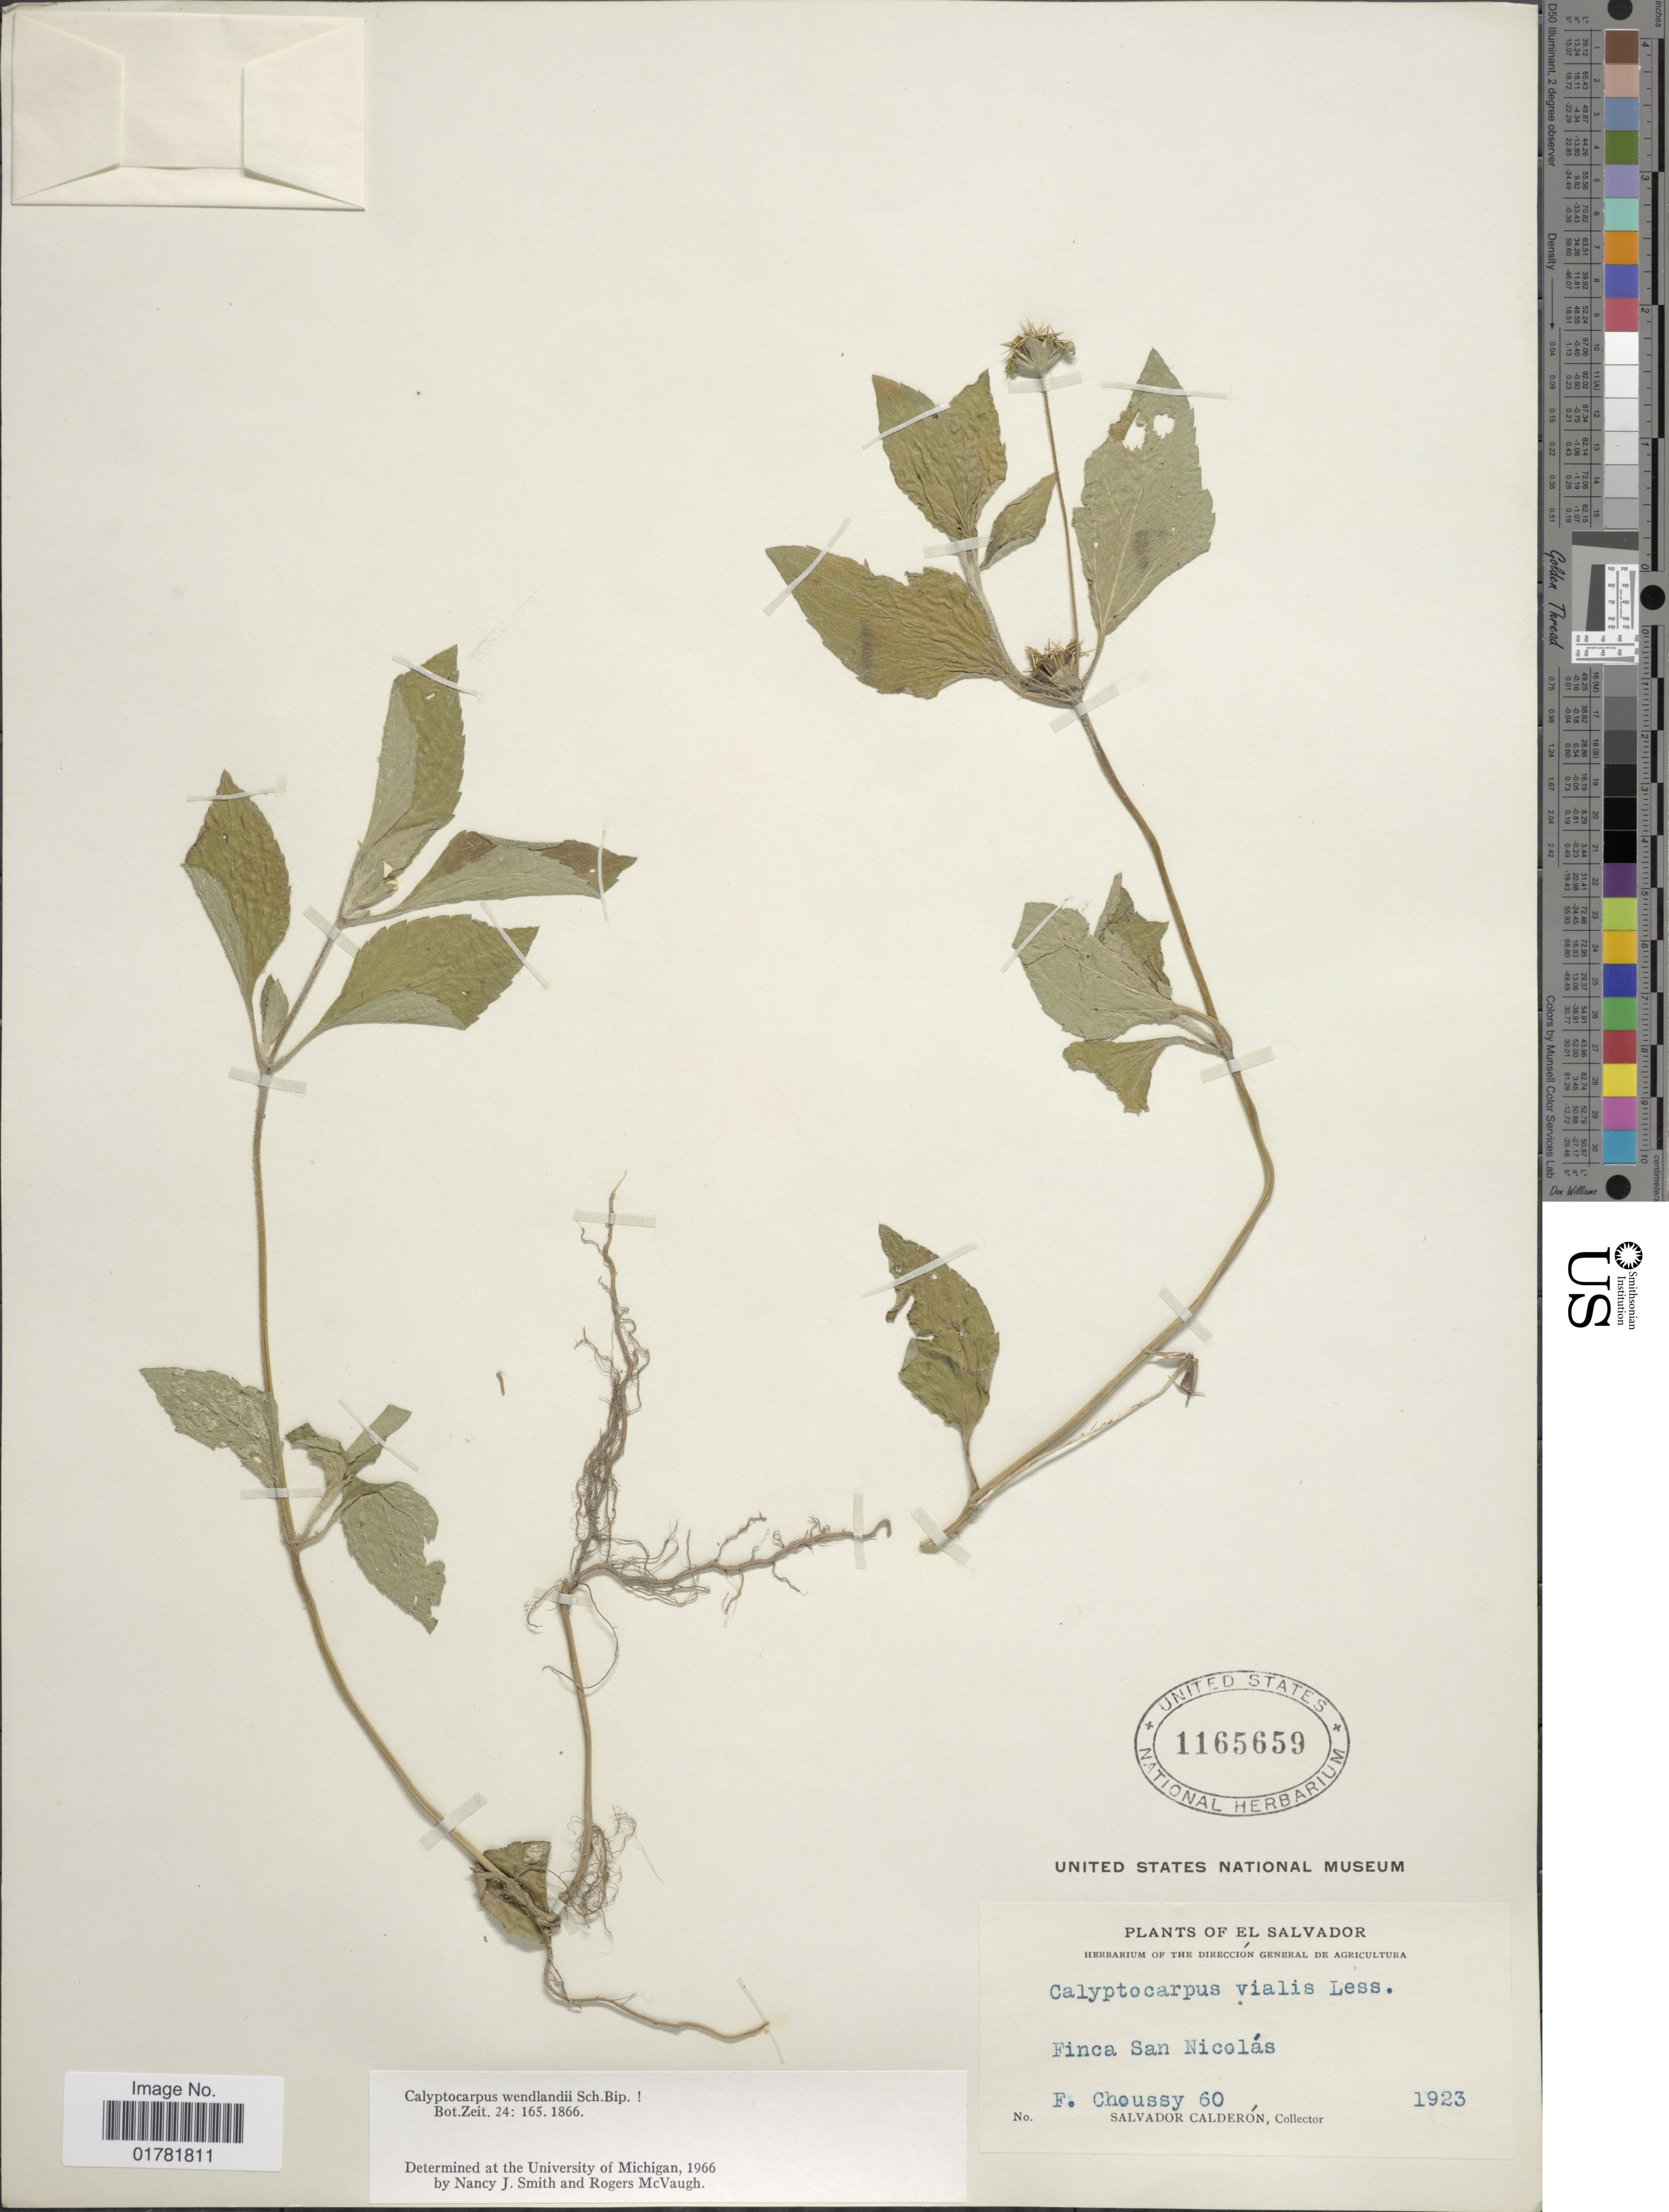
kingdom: Plantae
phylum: Tracheophyta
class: Magnoliopsida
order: Asterales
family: Asteraceae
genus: Calyptocarpus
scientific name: Calyptocarpus wendlandii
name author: Sch. Bip.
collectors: F. Choussy & S. Calderón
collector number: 60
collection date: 1923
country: El Salvador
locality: Finca San Nicolas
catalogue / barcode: US 1165659